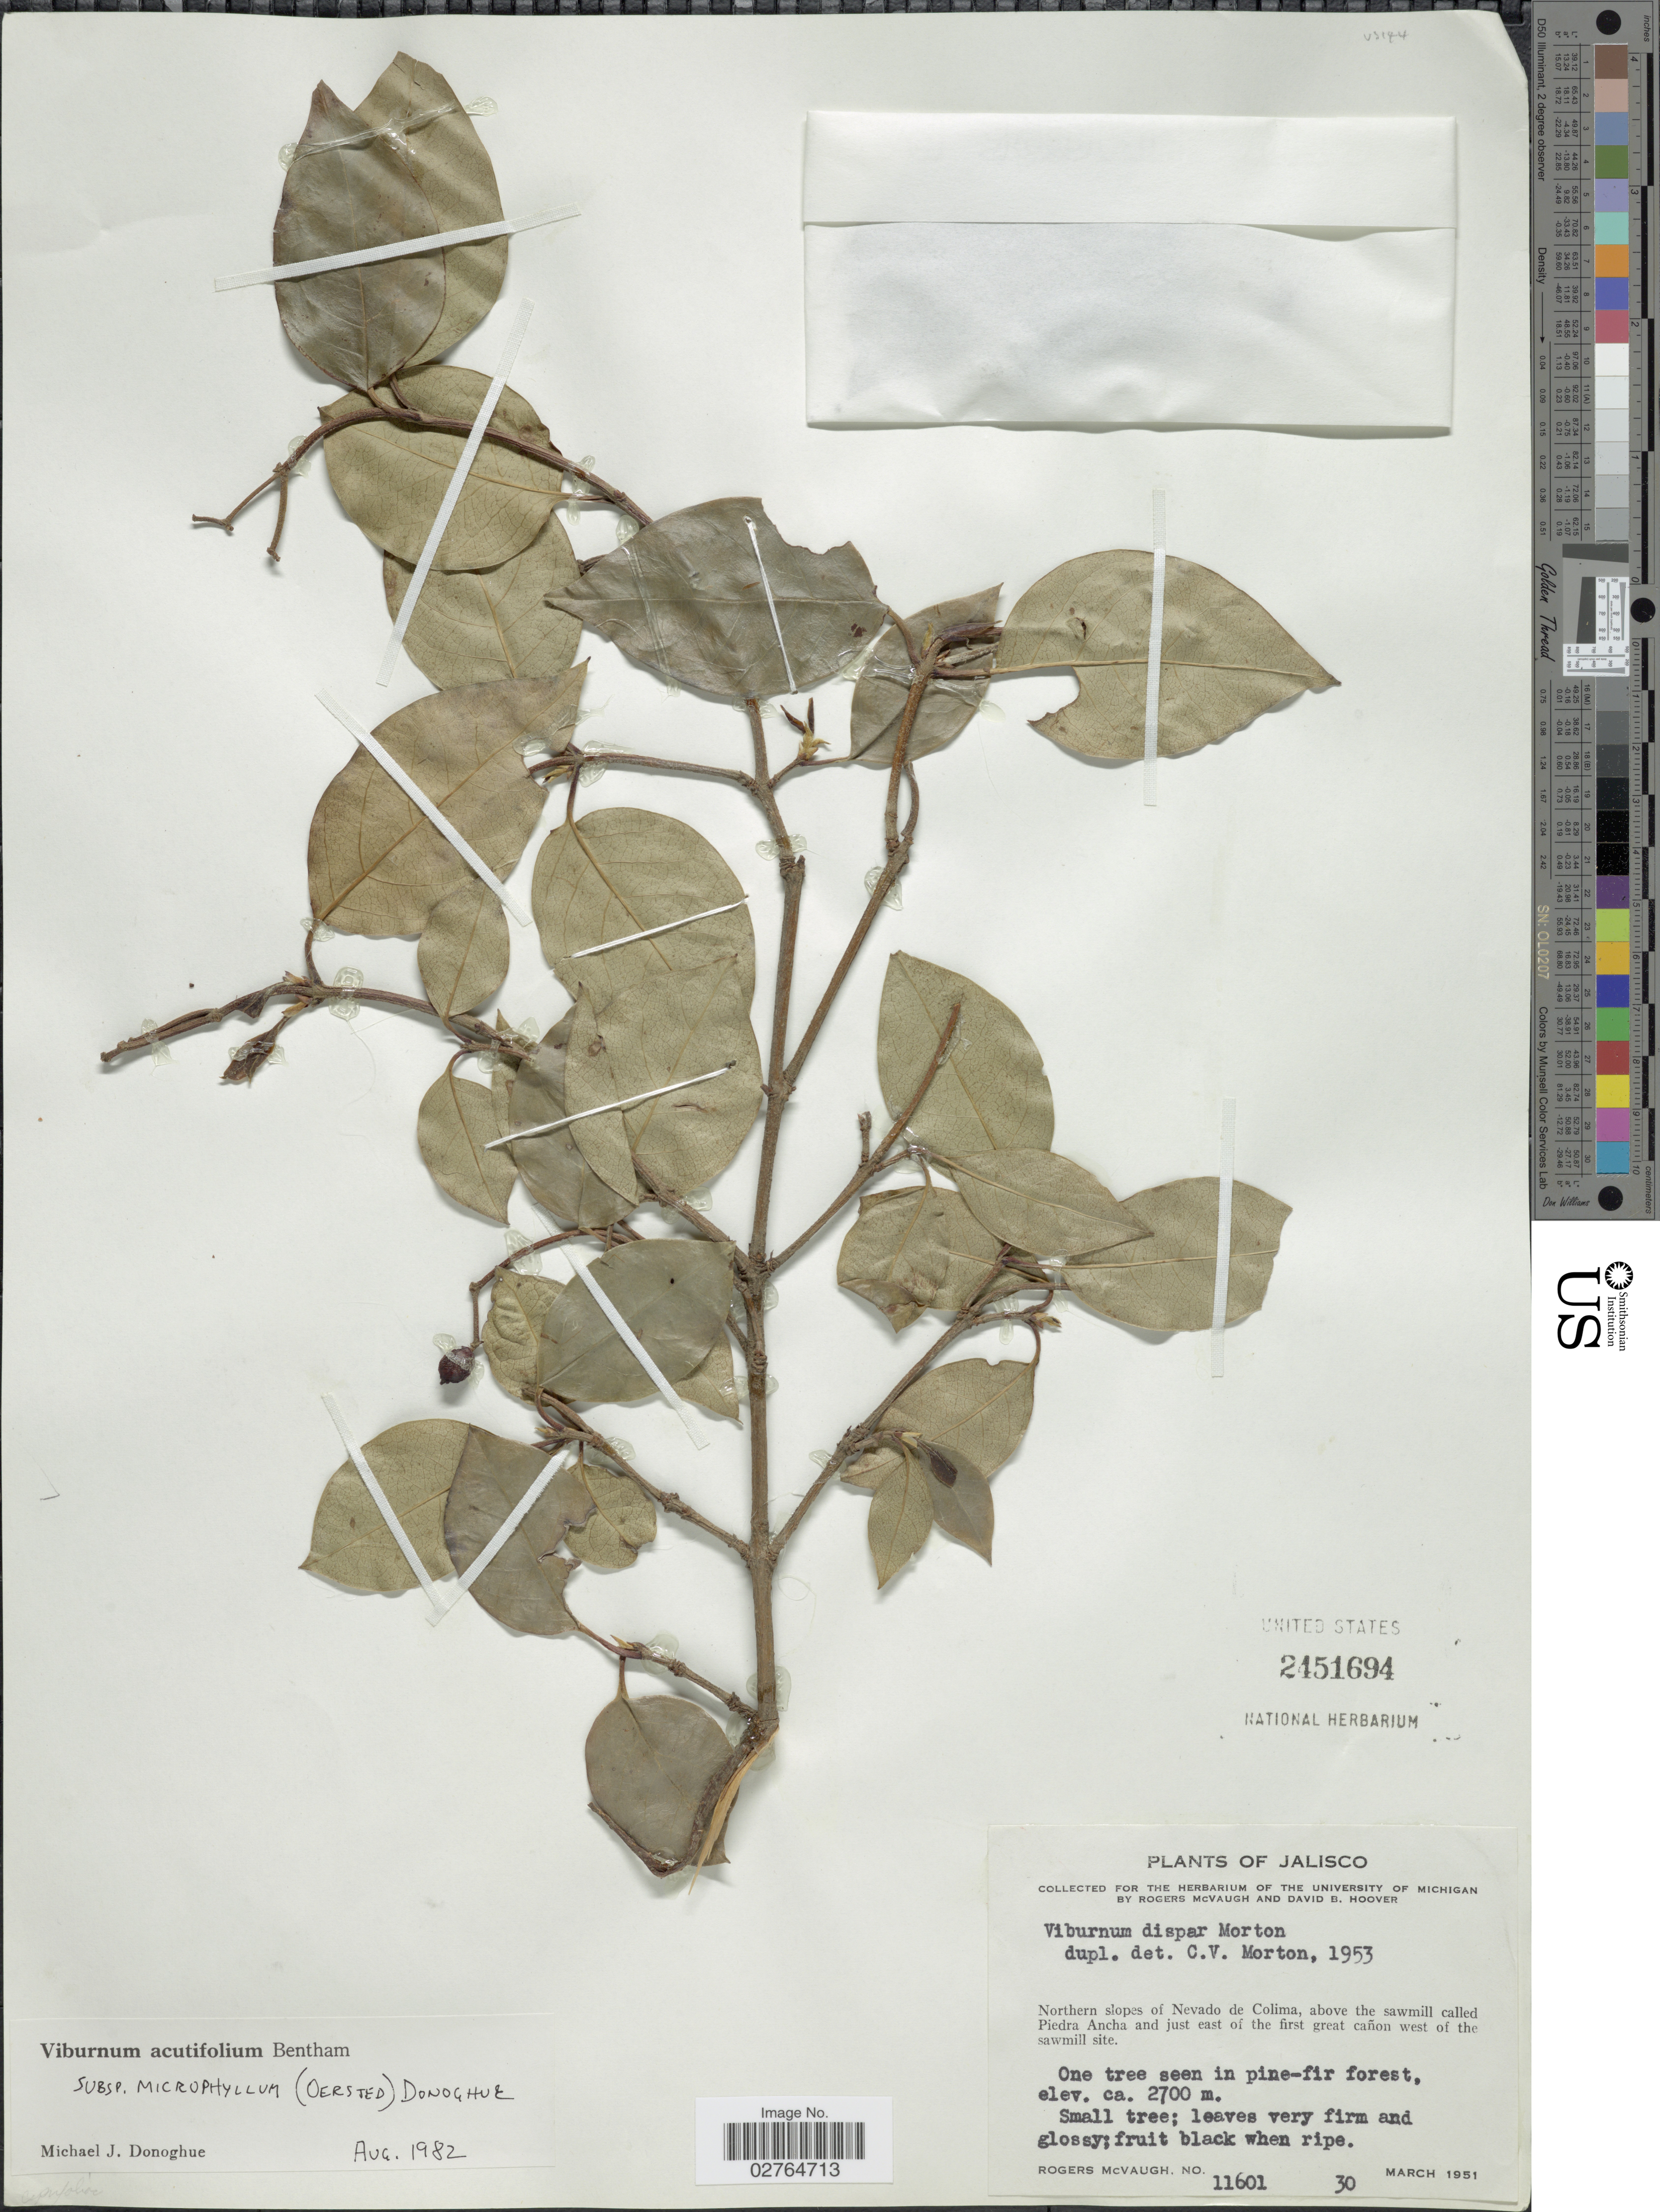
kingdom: Plantae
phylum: Tracheophyta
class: Magnoliopsida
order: Dipsacales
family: Viburnaceae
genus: Viburnum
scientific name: Viburnum acutifolium var. microphyllum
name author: (Oerst.) Villarreal & A.E. Estrada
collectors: R. McVaugh & D. B. Hoover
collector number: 11601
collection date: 1951-03-30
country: Mexico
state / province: Jalisco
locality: Northern slopes of Nevado de Colima, above the sawmill called Piedra Ancha and just east of the first great cañon west of the sawmill site.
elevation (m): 2700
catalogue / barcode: US 2451694